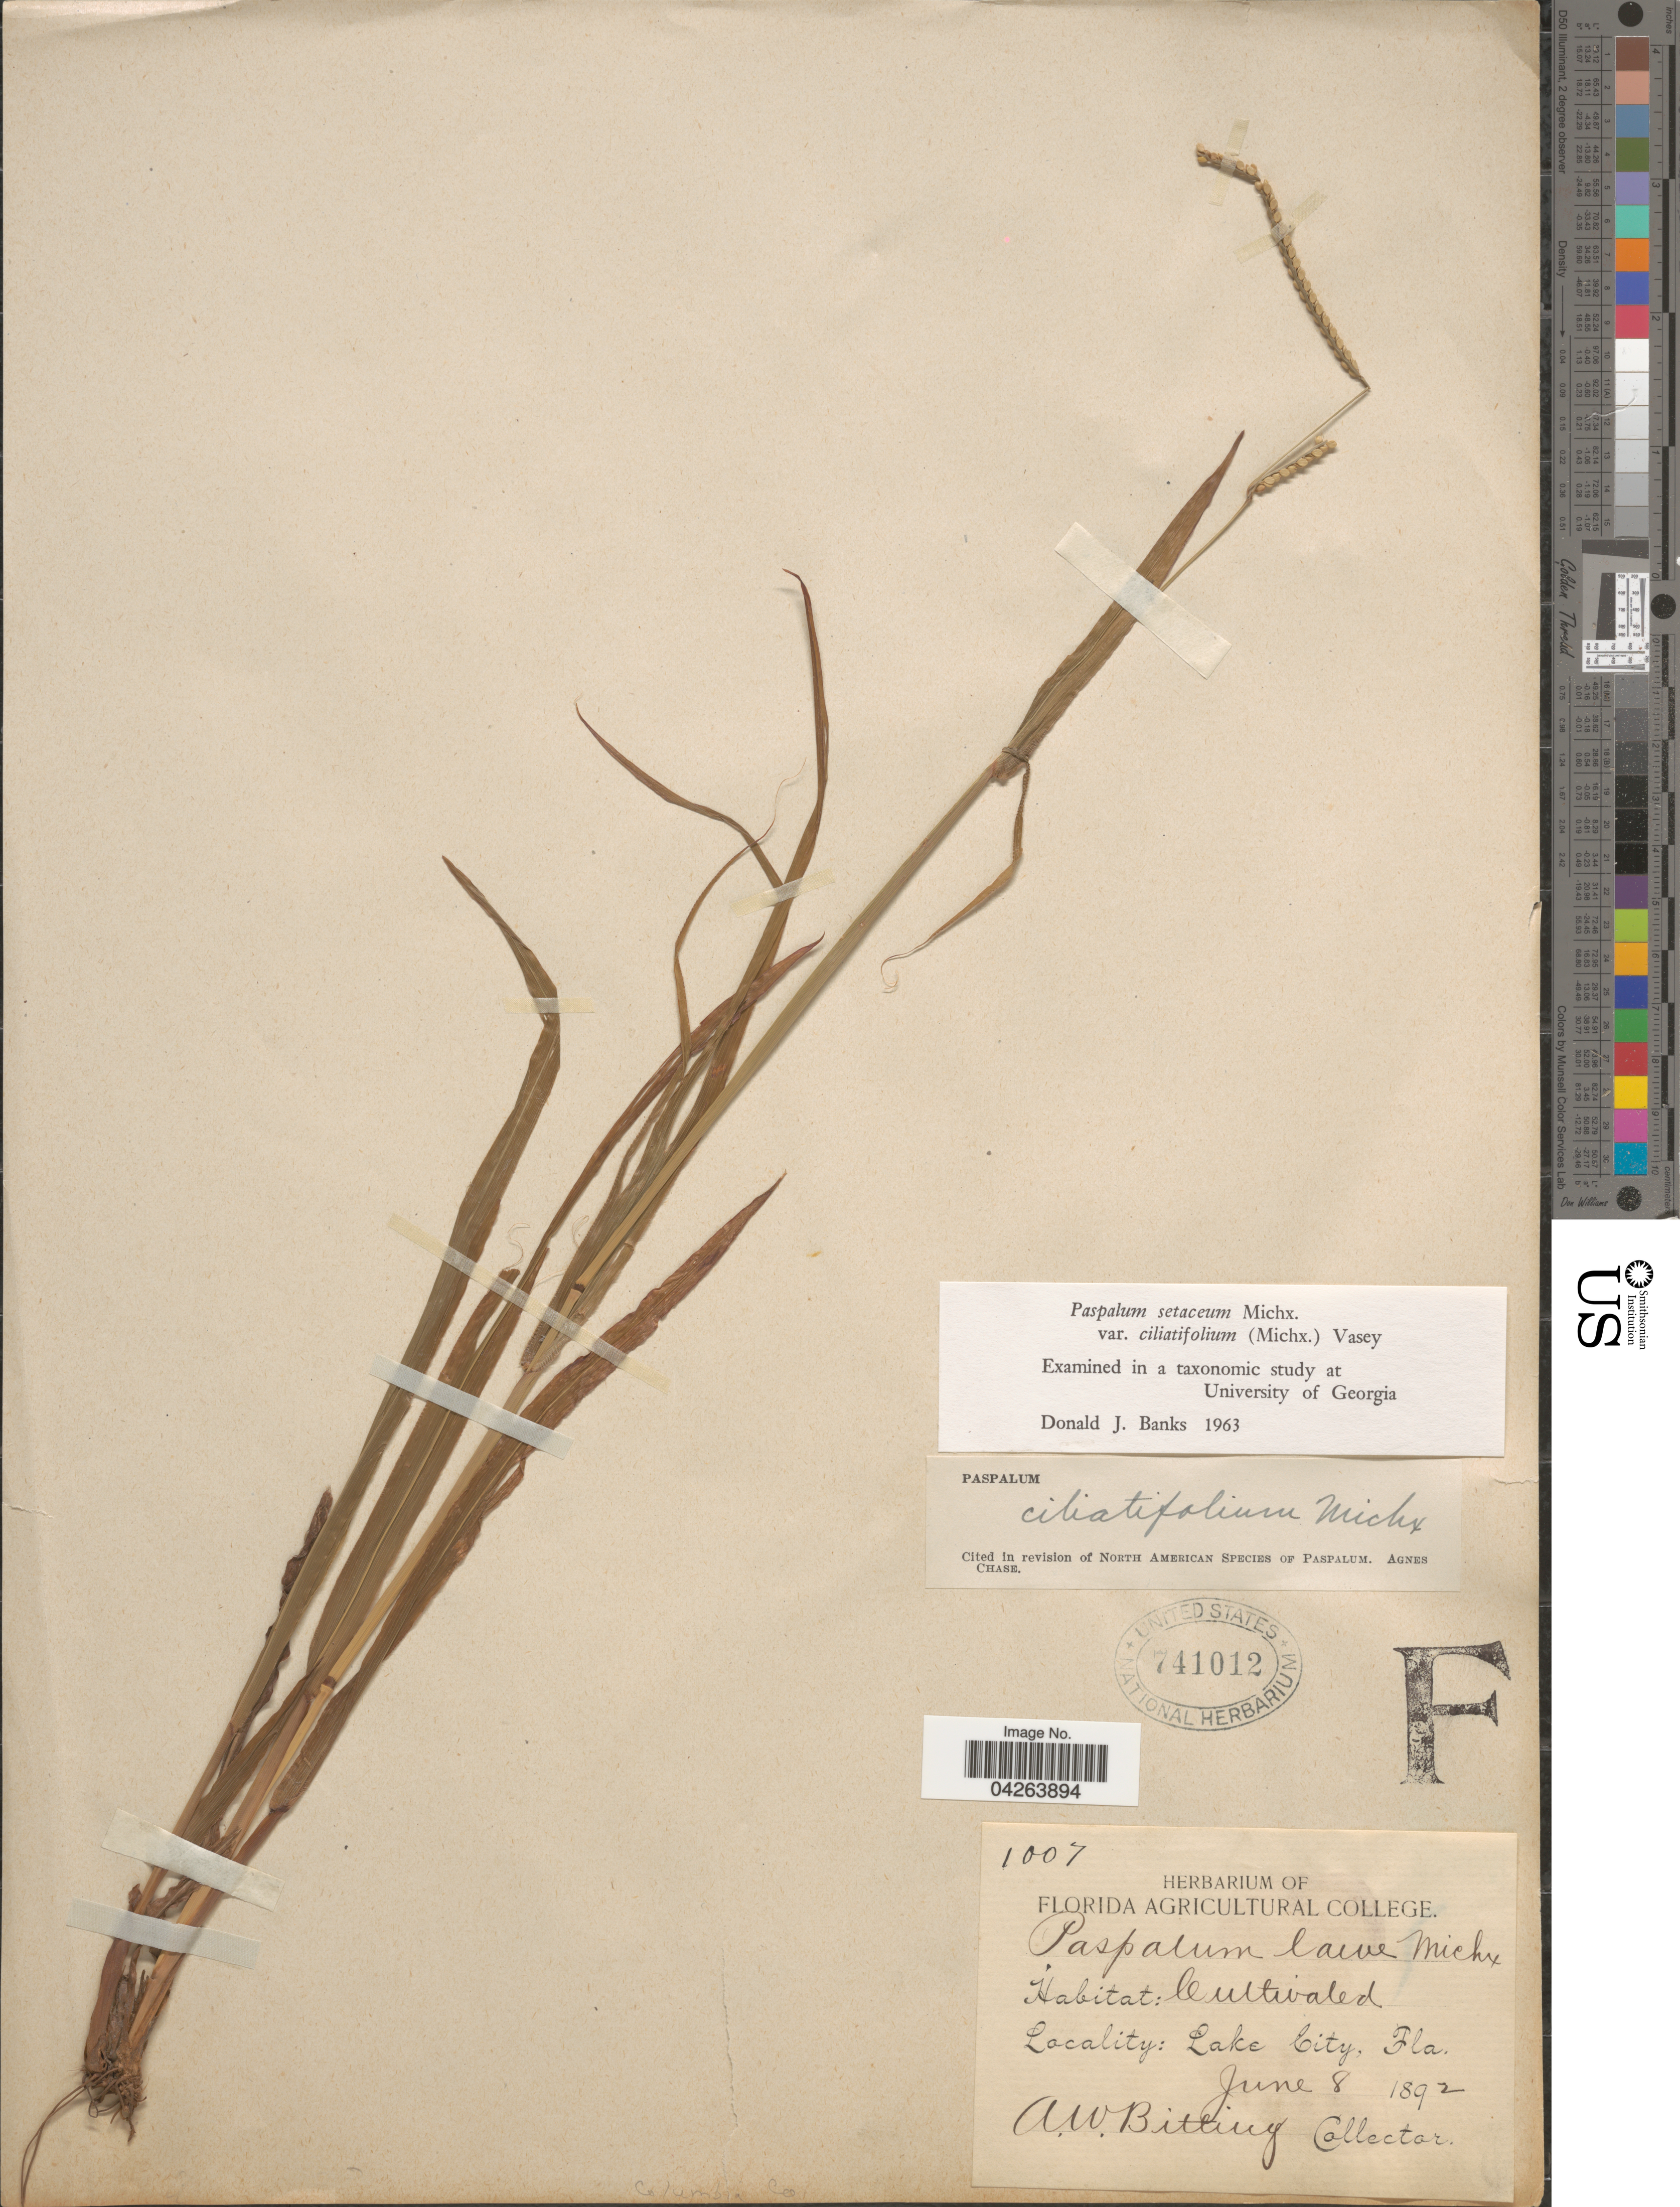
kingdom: Plantae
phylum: Tracheophyta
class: Liliopsida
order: Poales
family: Poaceae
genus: Paspalum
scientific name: Paspalum setaceum var. ciliatifolium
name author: (Michx.) Vasey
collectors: A. Bitting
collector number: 1007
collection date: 1892-06-08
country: United States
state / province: Florida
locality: Lake City. Columbia Co.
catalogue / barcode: US 741012